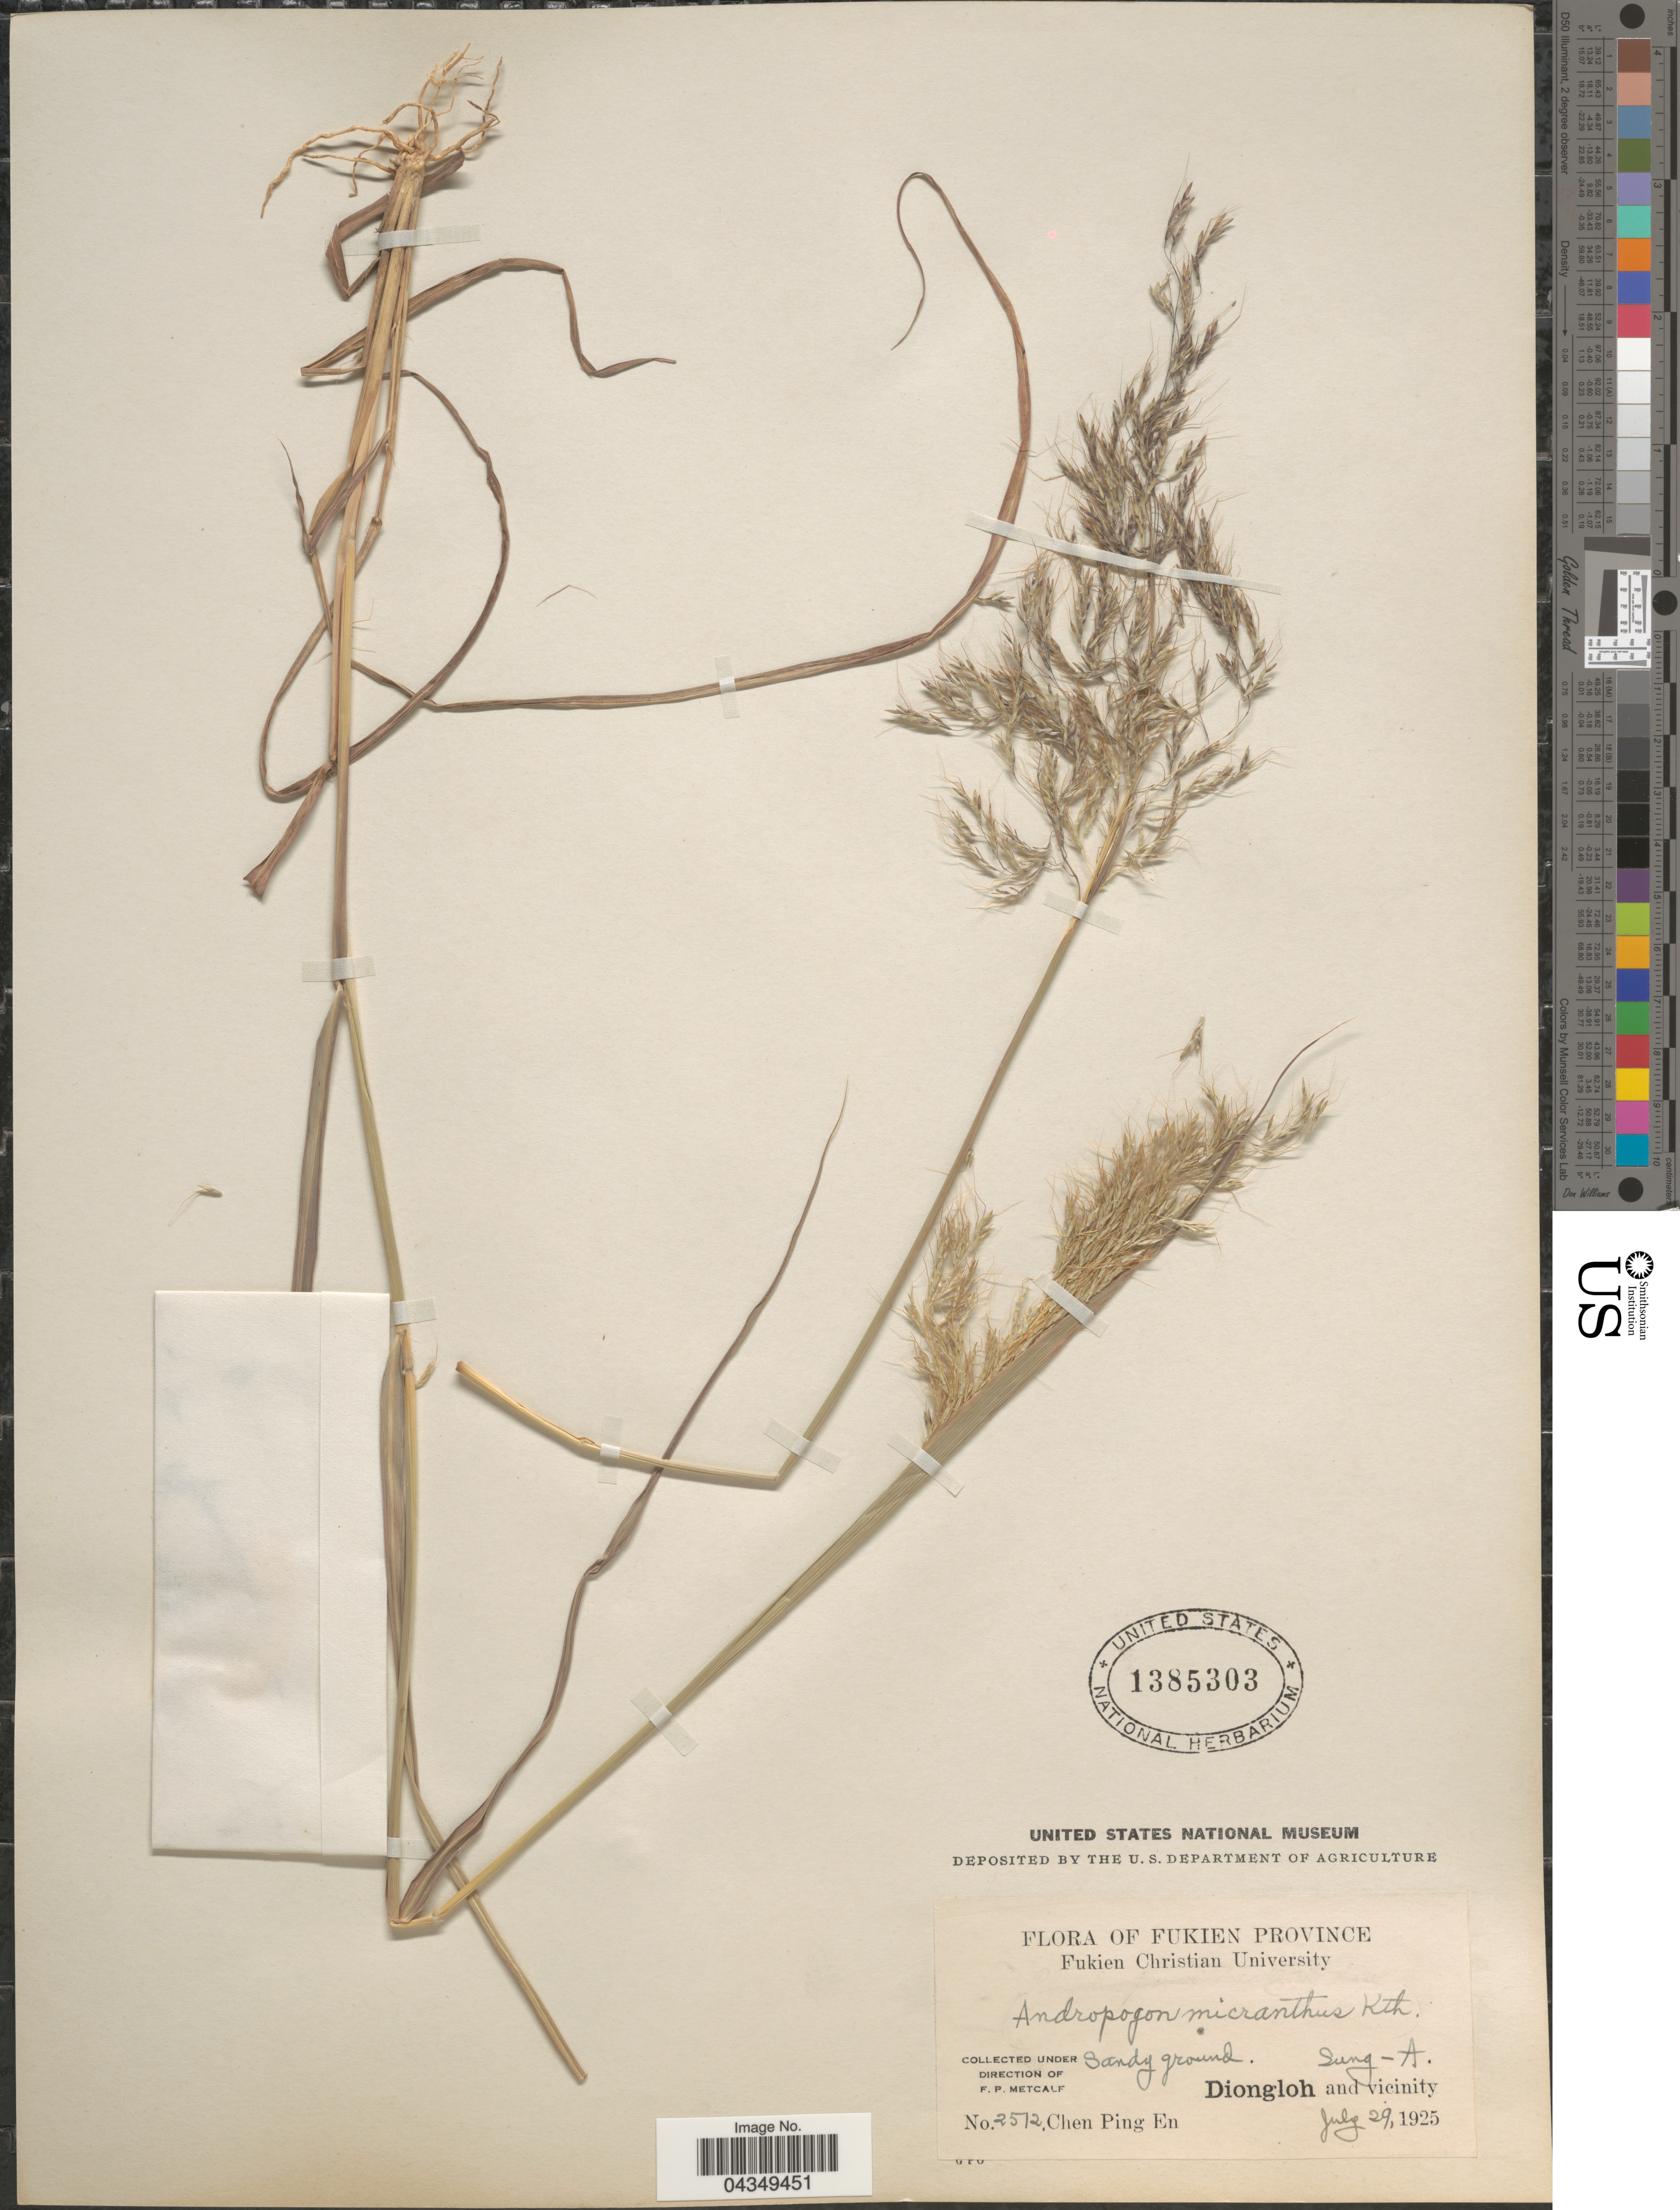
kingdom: Plantae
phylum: Tracheophyta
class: Liliopsida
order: Poales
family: Poaceae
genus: Capillipedium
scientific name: Capillipedium parviflorum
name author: (R. Br.) Stapf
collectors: C. Ping En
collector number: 2572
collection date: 1925-07-29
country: China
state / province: Fujian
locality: Fukien Province. Sung-A. Diongloh and vicinity.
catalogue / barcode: US 1385303